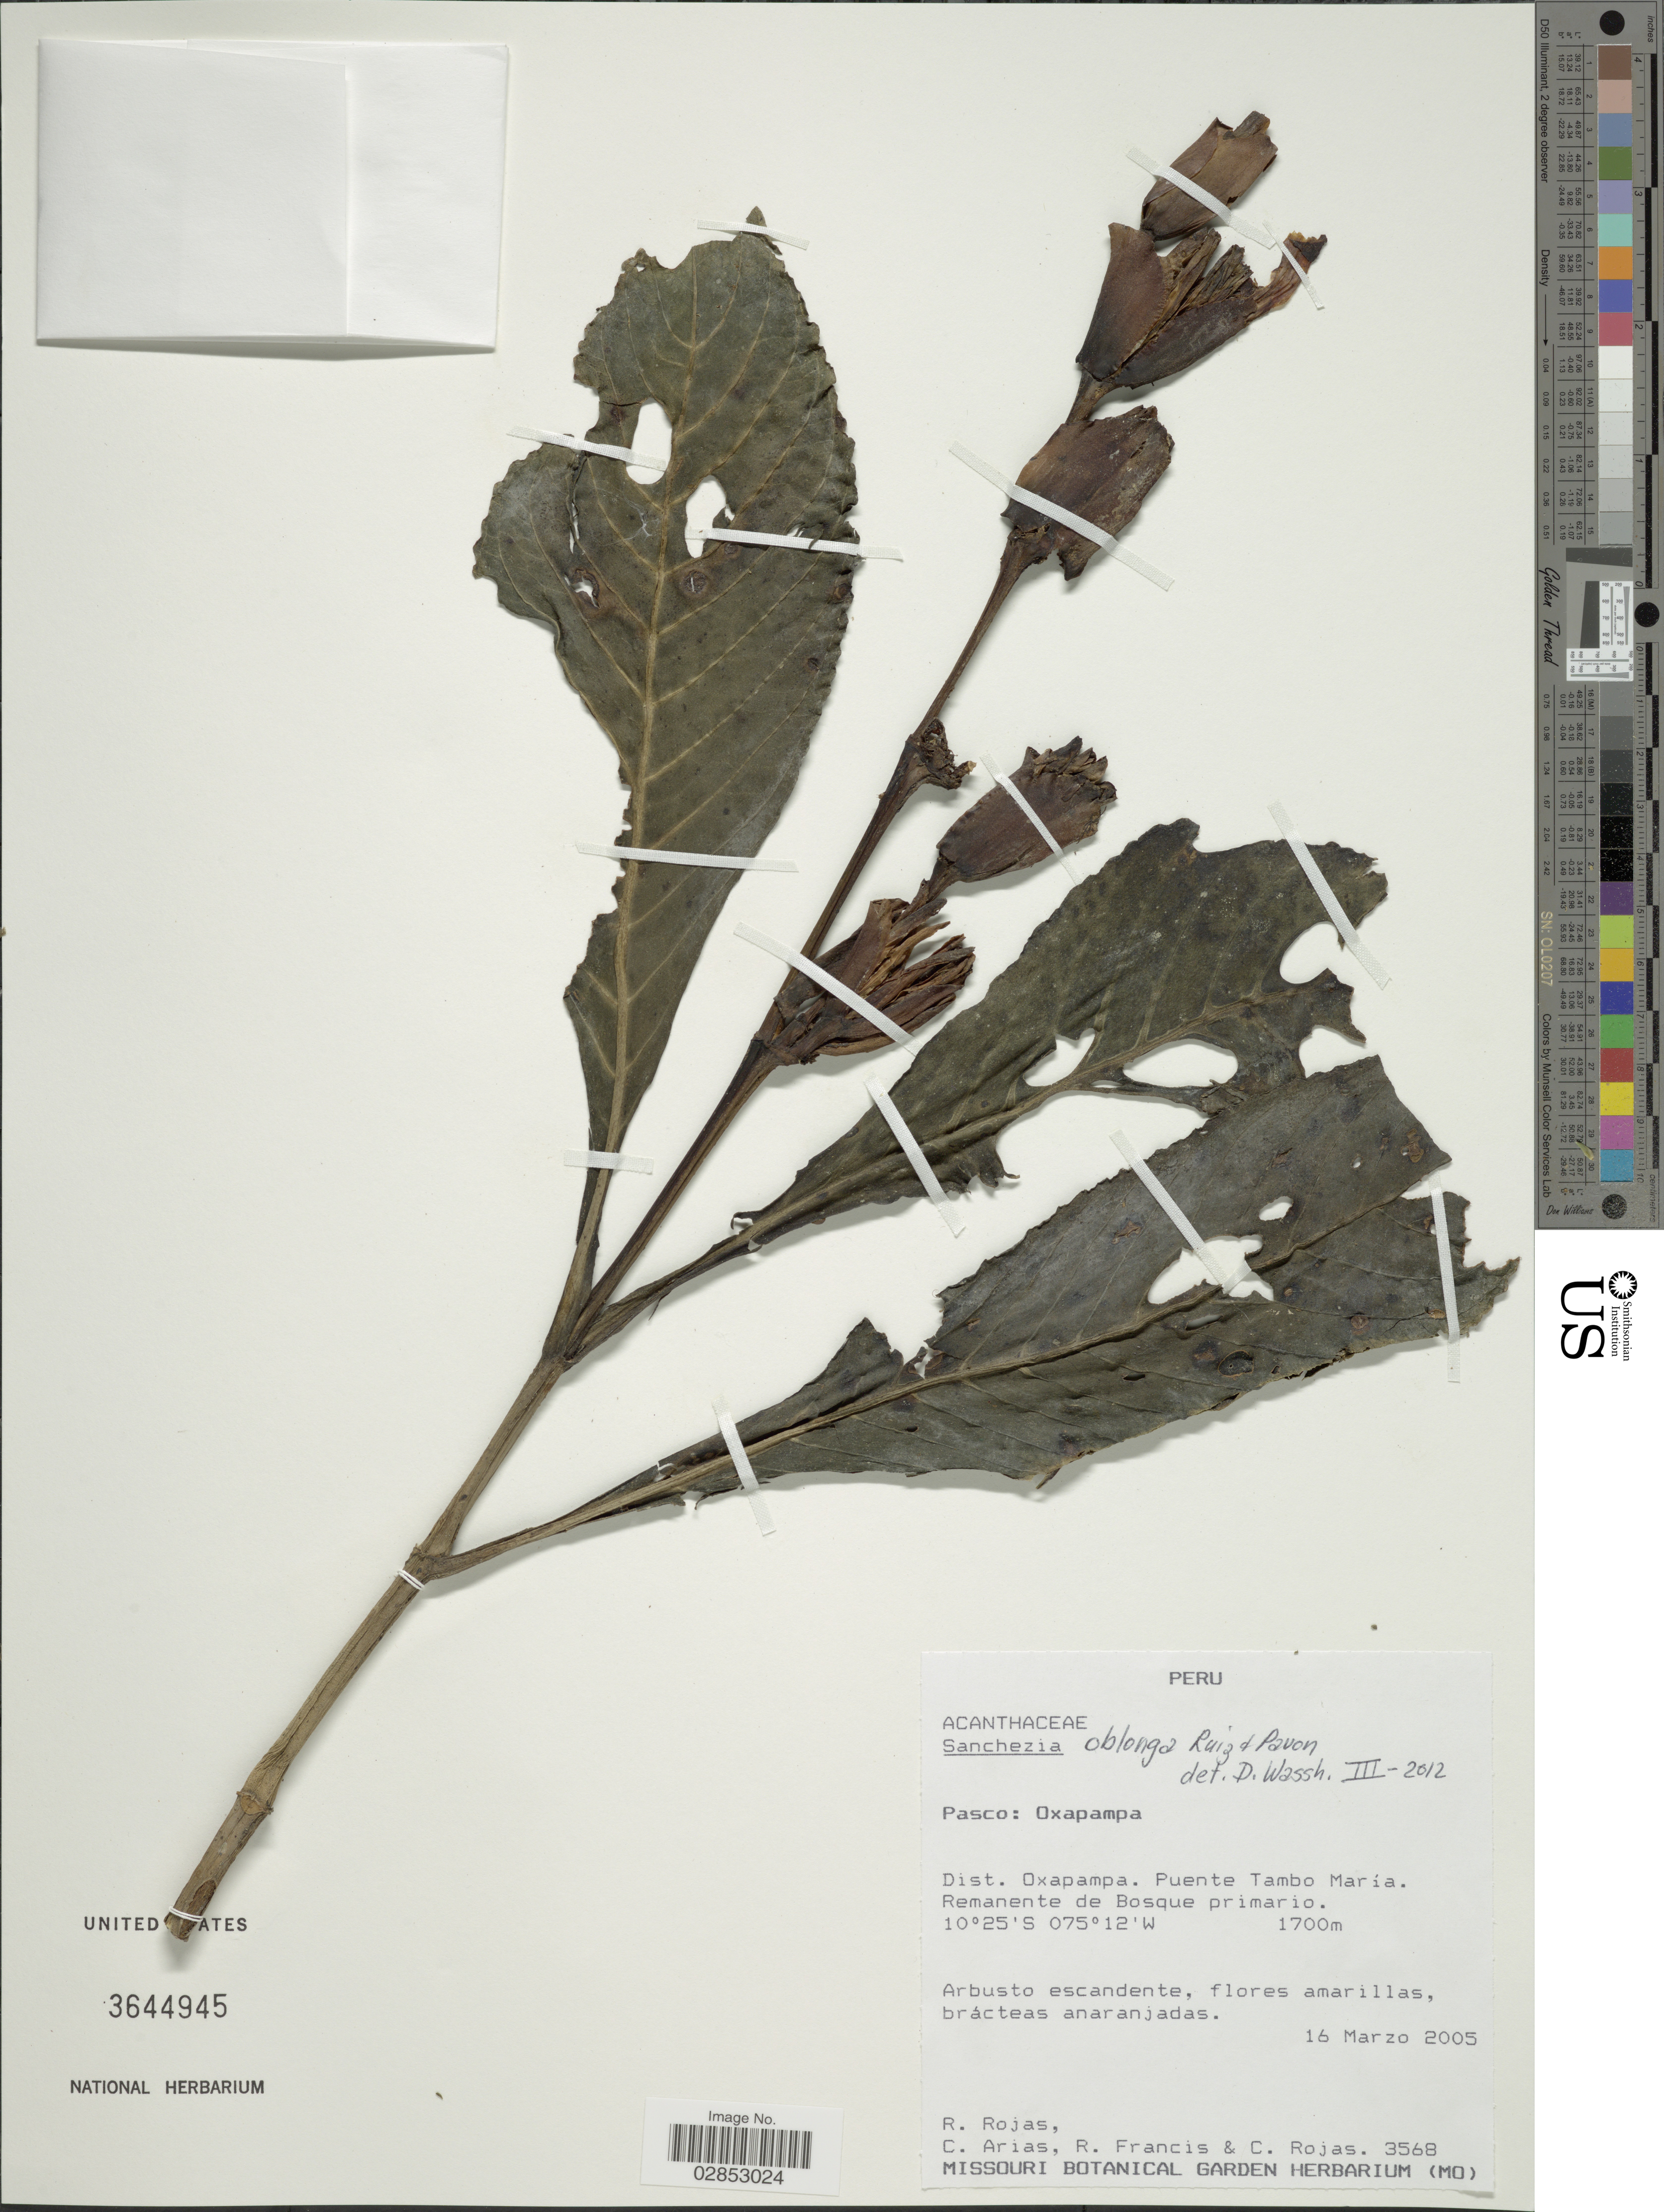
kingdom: Plantae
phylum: Tracheophyta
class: Magnoliopsida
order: Lamiales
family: Acanthaceae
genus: Sanchezia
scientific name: Sanchezia oblonga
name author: Ruiz & Pav.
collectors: R. Rojas, C. Arias, R. Francis & C. Rojas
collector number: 3568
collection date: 2005-03-16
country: Peru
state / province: Pasco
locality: Oxapampa, Dist. Oxapampa. Puente Tambo María.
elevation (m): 1700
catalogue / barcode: US 3644945